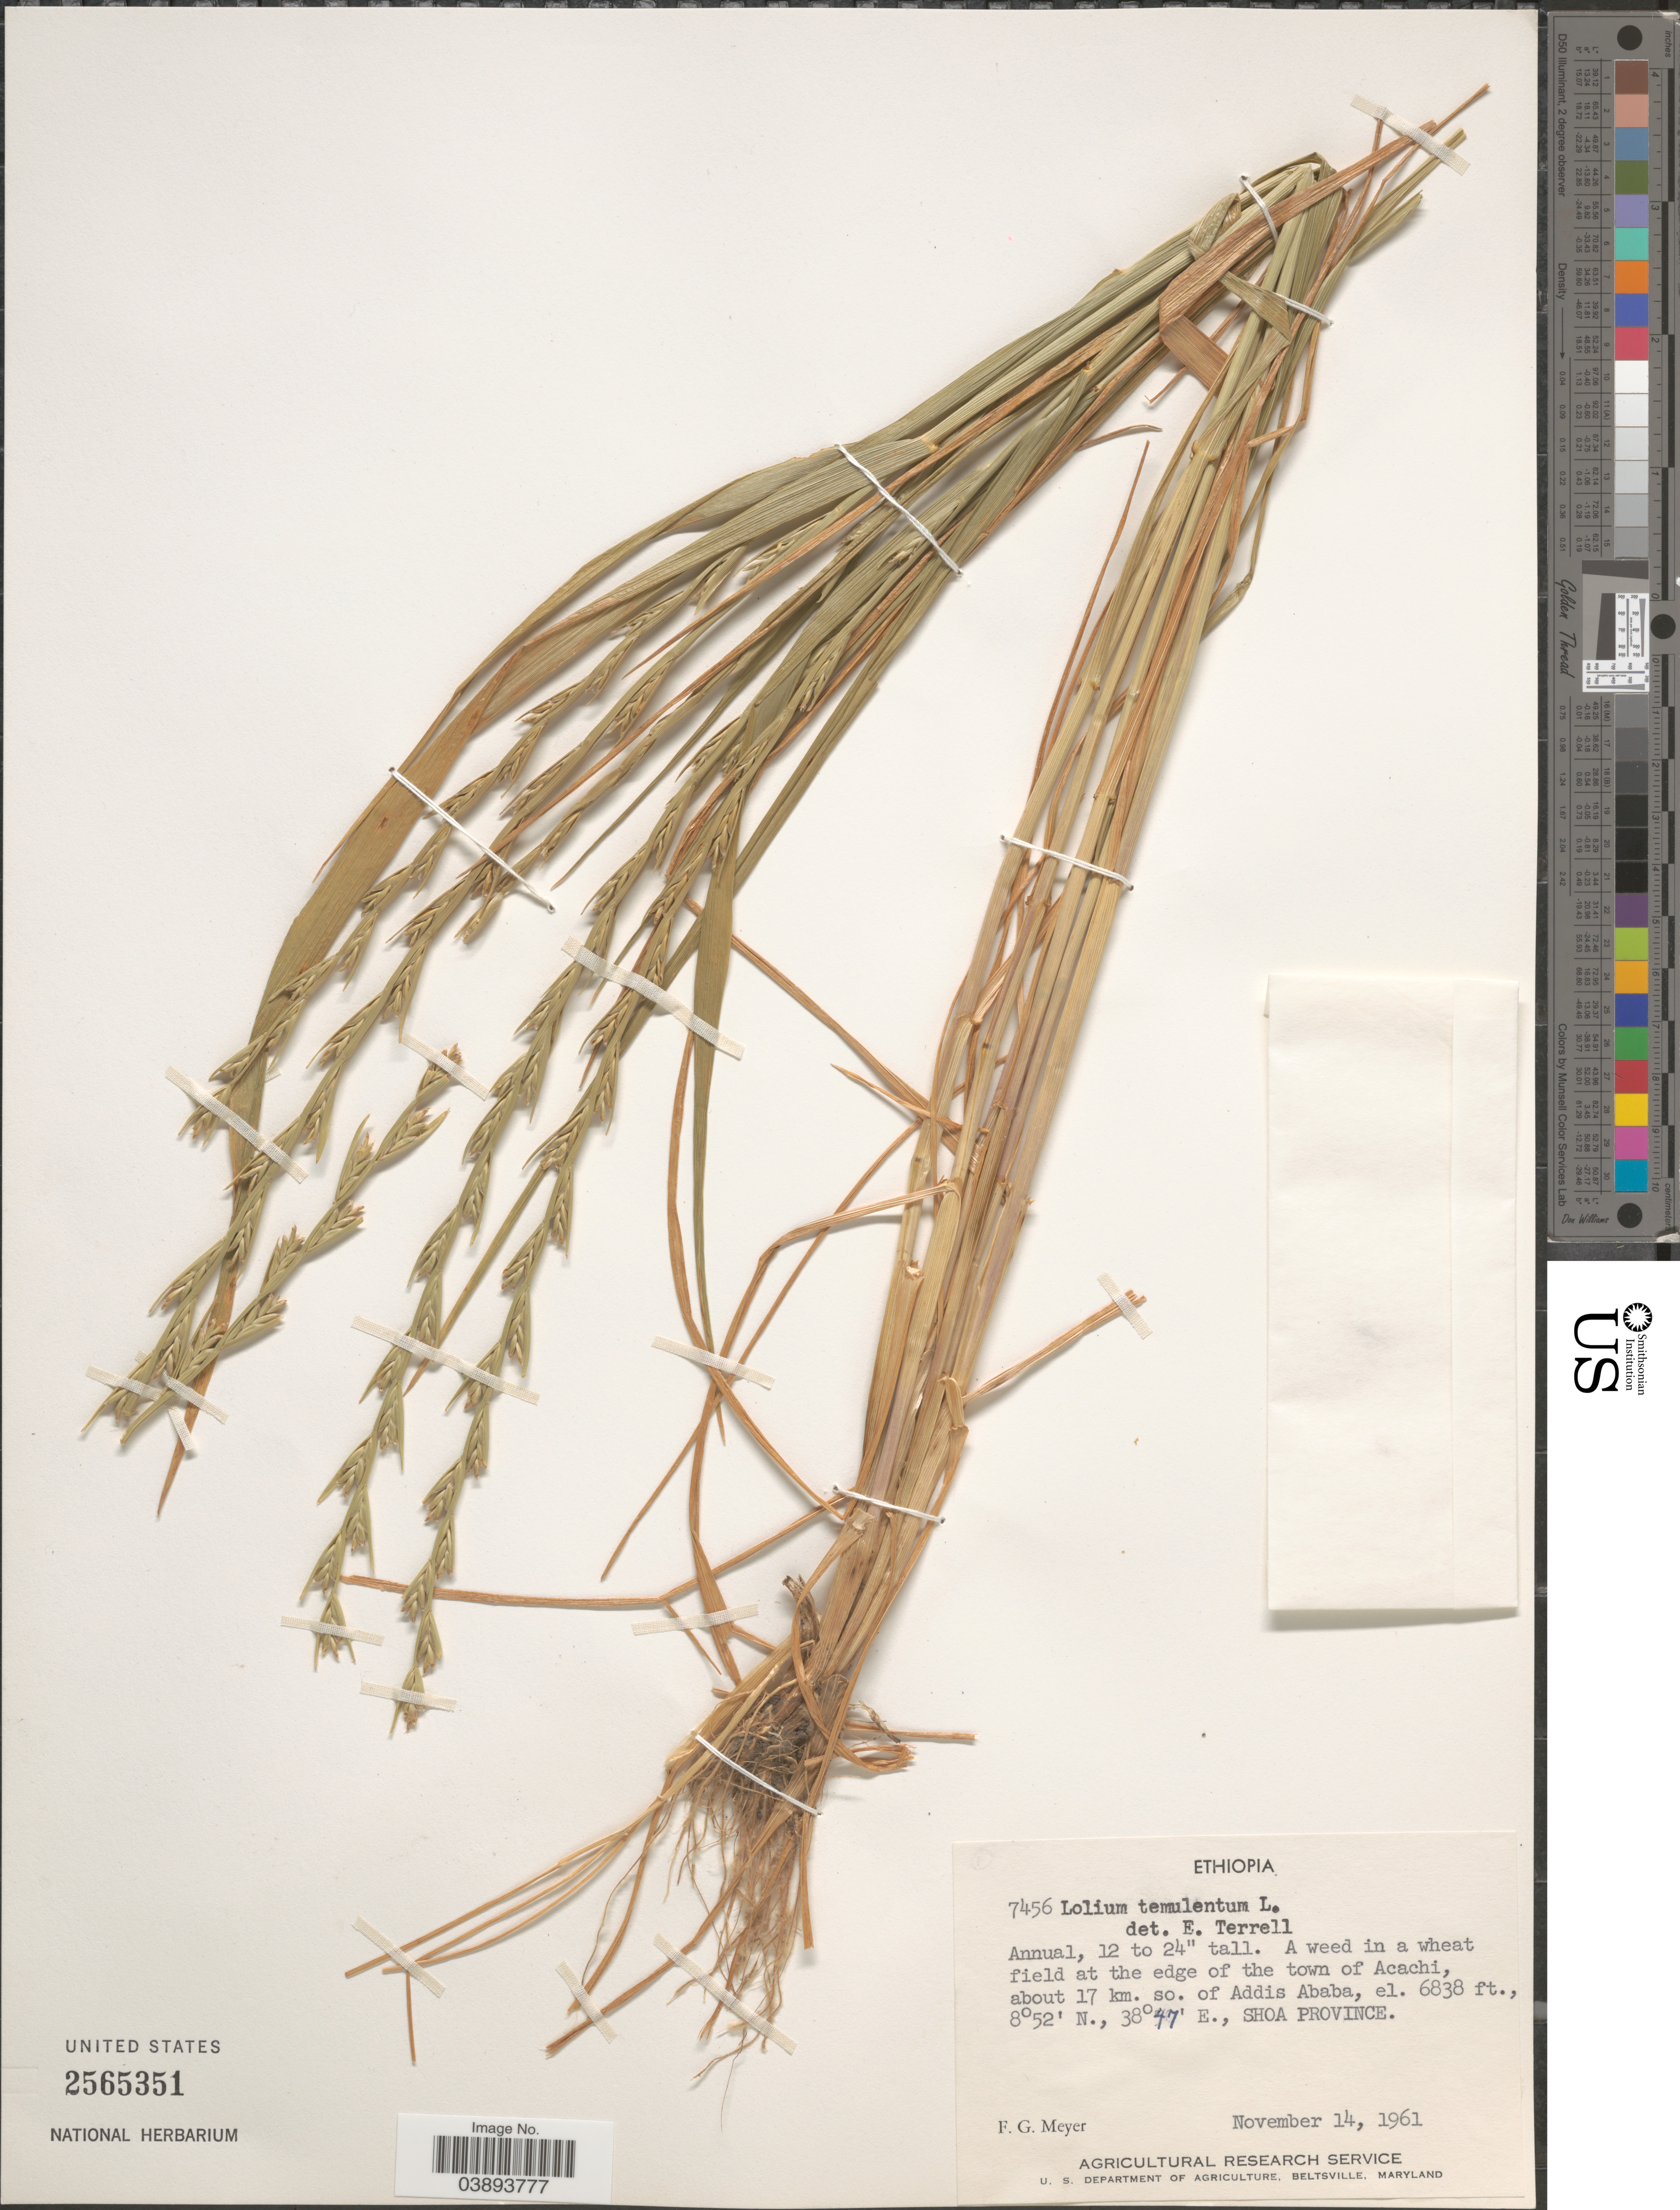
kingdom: Plantae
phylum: Tracheophyta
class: Liliopsida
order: Poales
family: Poaceae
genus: Lolium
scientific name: Lolium temulentum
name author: L.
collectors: F. G. Meyer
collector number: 7456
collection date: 1961-11-14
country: Ethiopia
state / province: Addis Ababa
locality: At the edge of the town of Acachi, about 17 km. so. of Addis Ababa, Shoa Province.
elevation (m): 2084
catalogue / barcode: US 2565351